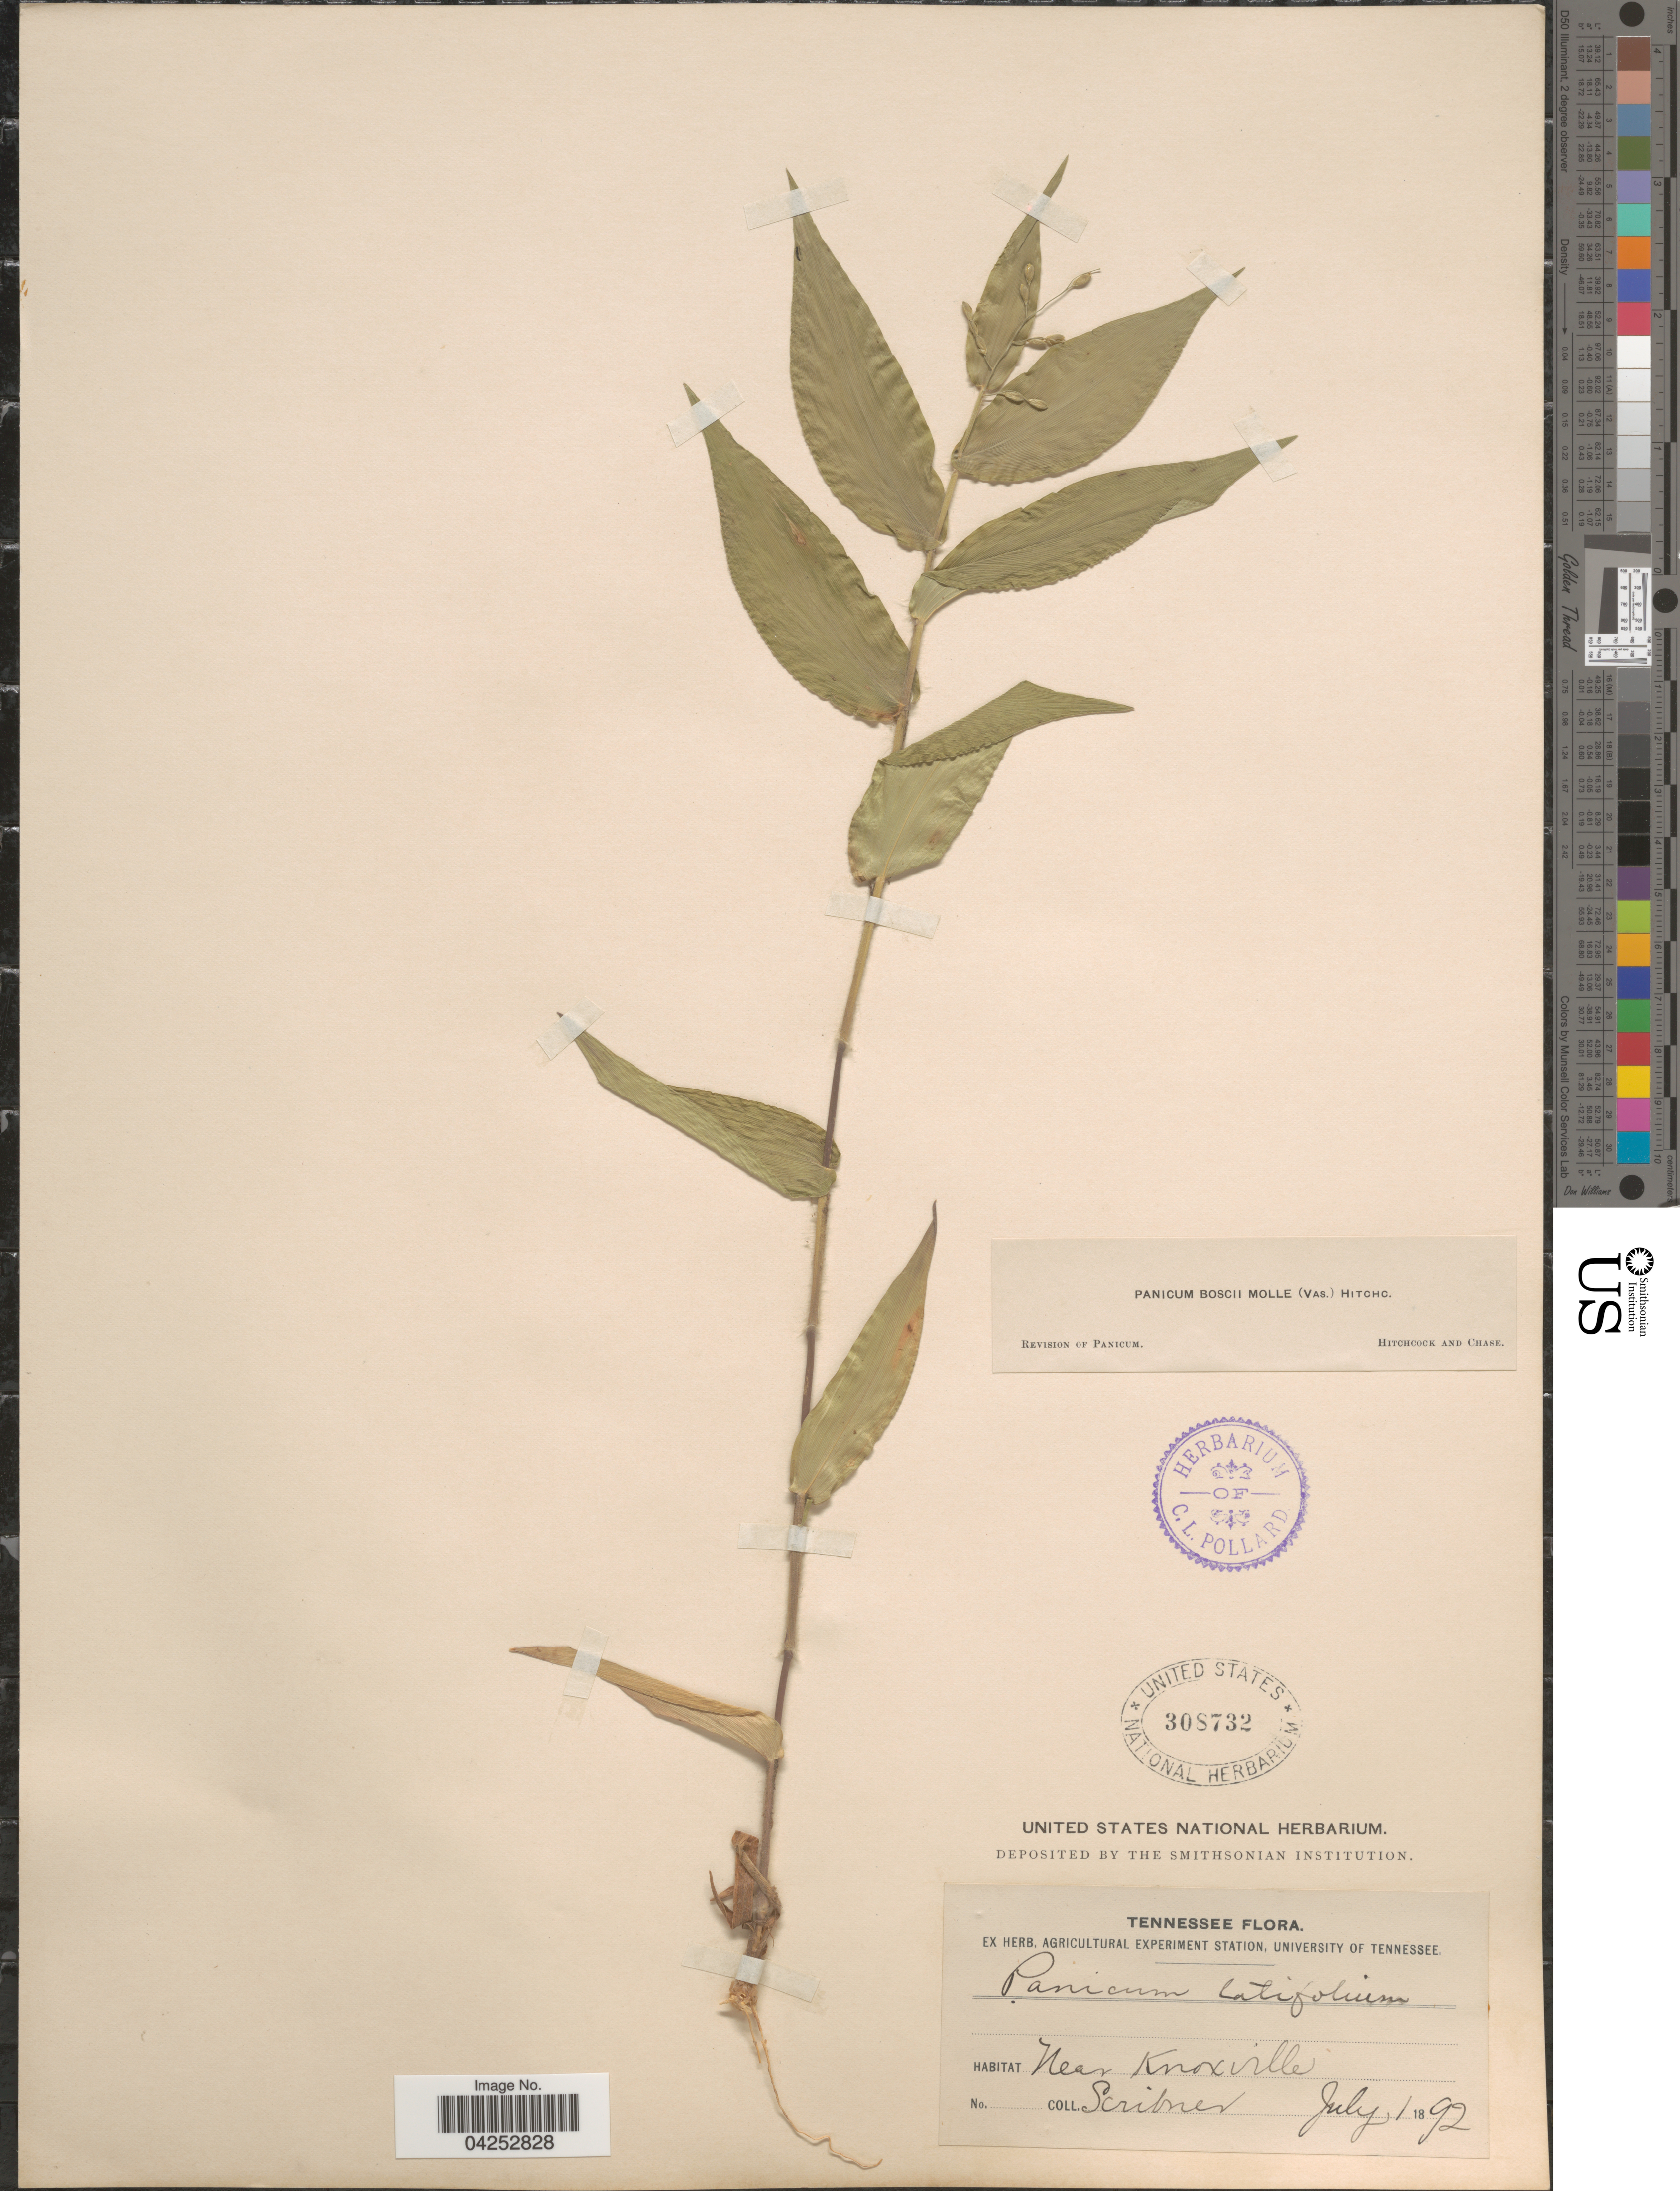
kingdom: Plantae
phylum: Tracheophyta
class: Liliopsida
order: Poales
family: Poaceae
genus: Dichanthelium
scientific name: Dichanthelium boscii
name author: (Poir.) Gould & C.A. Clark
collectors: Scribner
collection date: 1892-07-01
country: United States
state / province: Tennessee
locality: Near Knoxville.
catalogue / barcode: US 308732